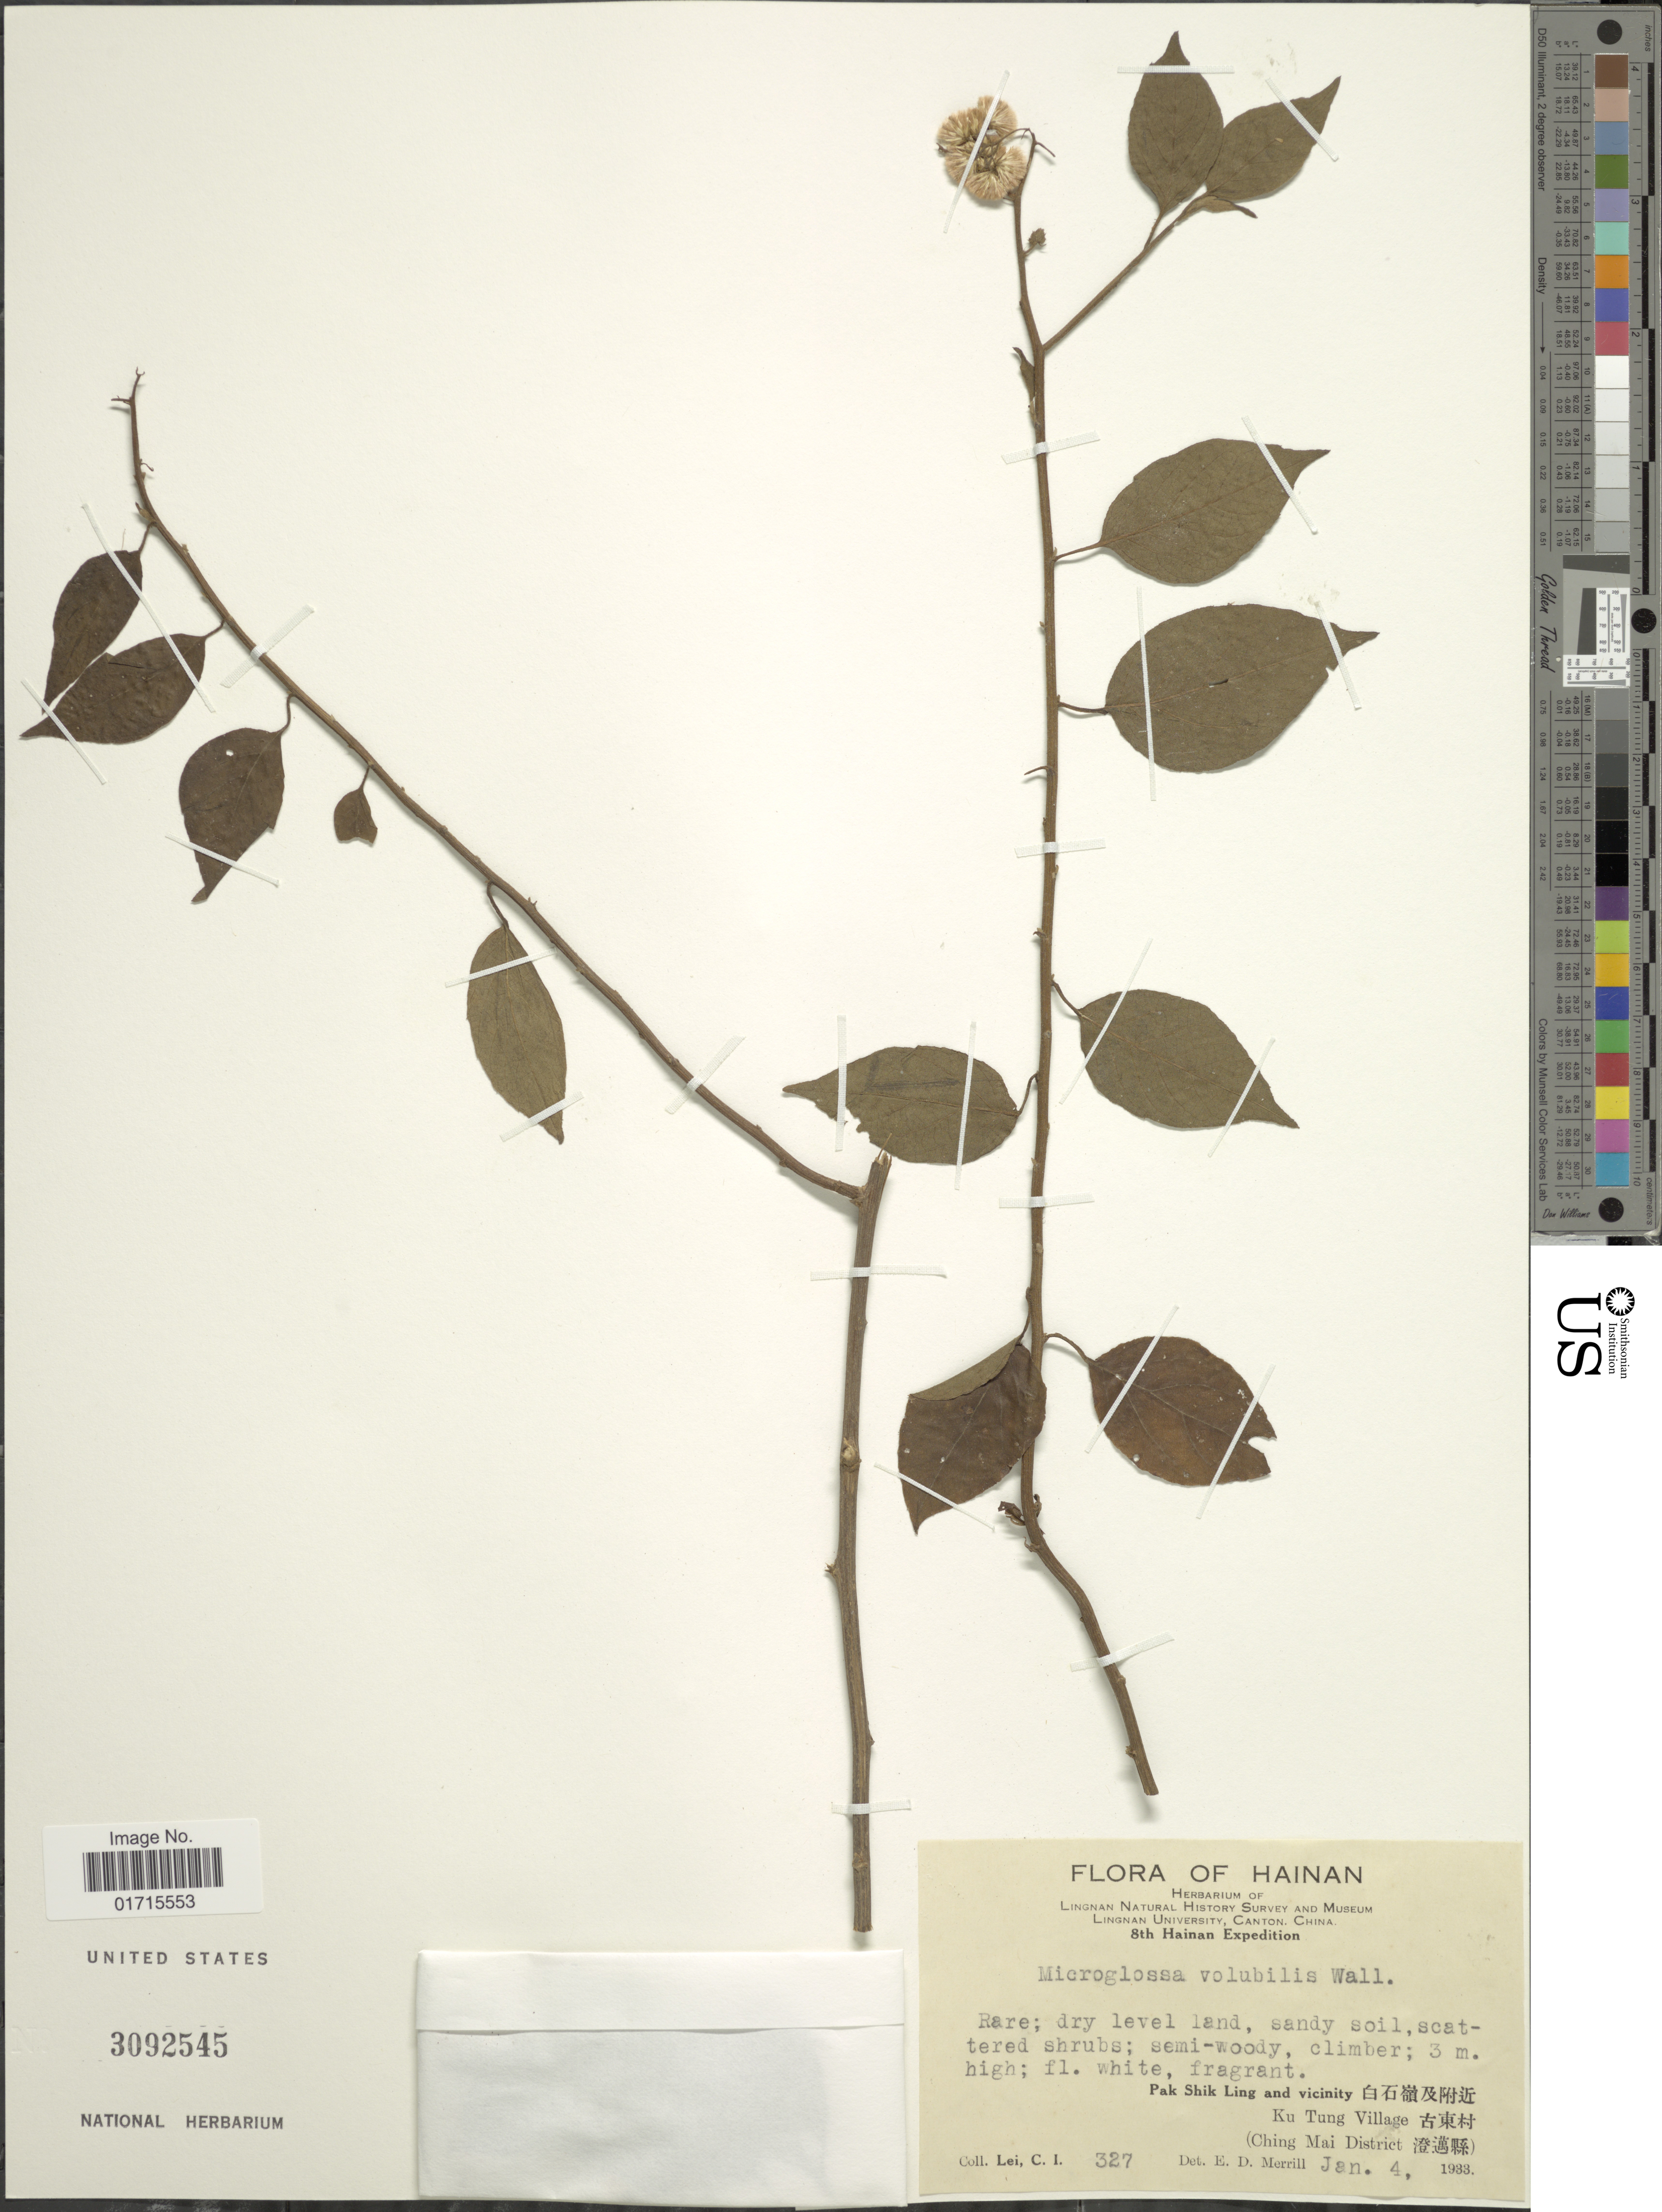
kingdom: Plantae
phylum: Tracheophyta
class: Magnoliopsida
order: Asterales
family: Asteraceae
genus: Microglossa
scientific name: Microglossa pyrifolia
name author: (Lam.) Kuntze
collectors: C. I. Lei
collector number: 327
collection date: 1933-01-04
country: China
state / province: Hainan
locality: Hainan. Pak Shik Ling and vicinity. Ku Tung Village (Ching Mai District)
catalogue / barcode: US 3092545